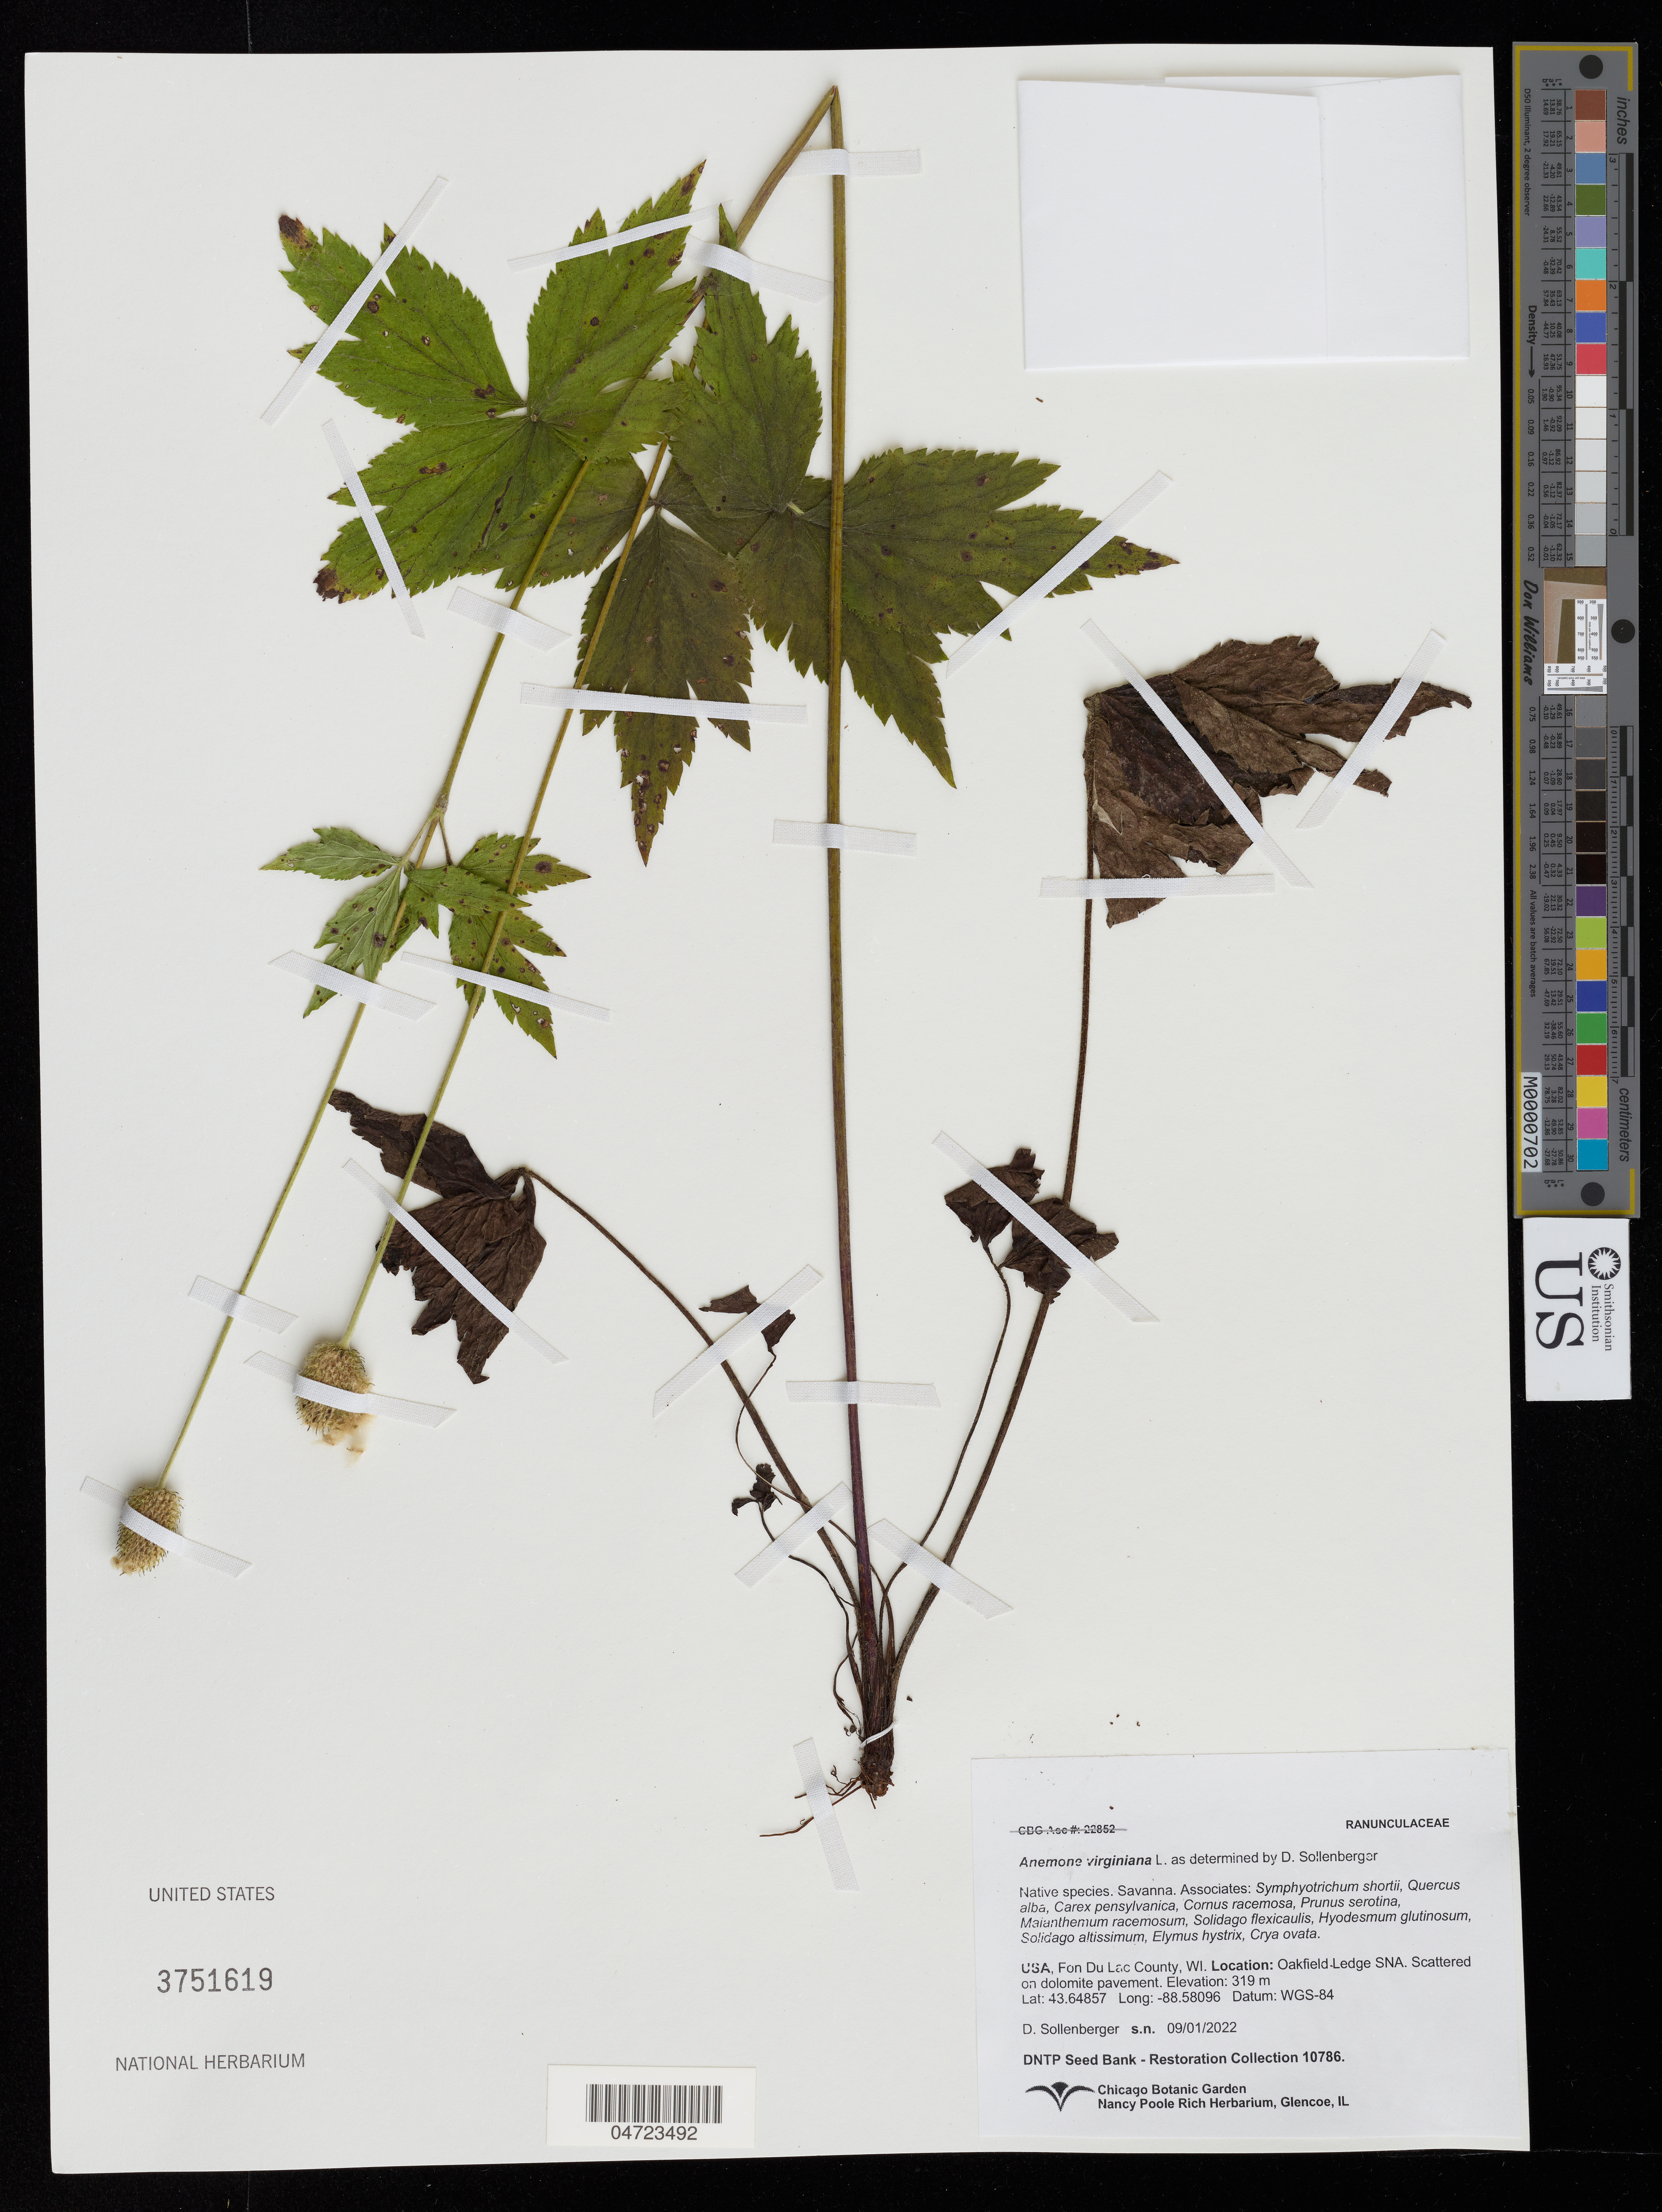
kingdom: Plantae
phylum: Tracheophyta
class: Magnoliopsida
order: Ranunculales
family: Ranunculaceae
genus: Anemone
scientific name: Anemone virginiana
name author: L.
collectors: D. Sollenberger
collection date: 2022-09-01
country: United States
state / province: Wisconsin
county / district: Fon Du Lac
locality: Fon Du Lac County. Oakfield-Ledge SNA.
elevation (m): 319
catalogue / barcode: US 3751619